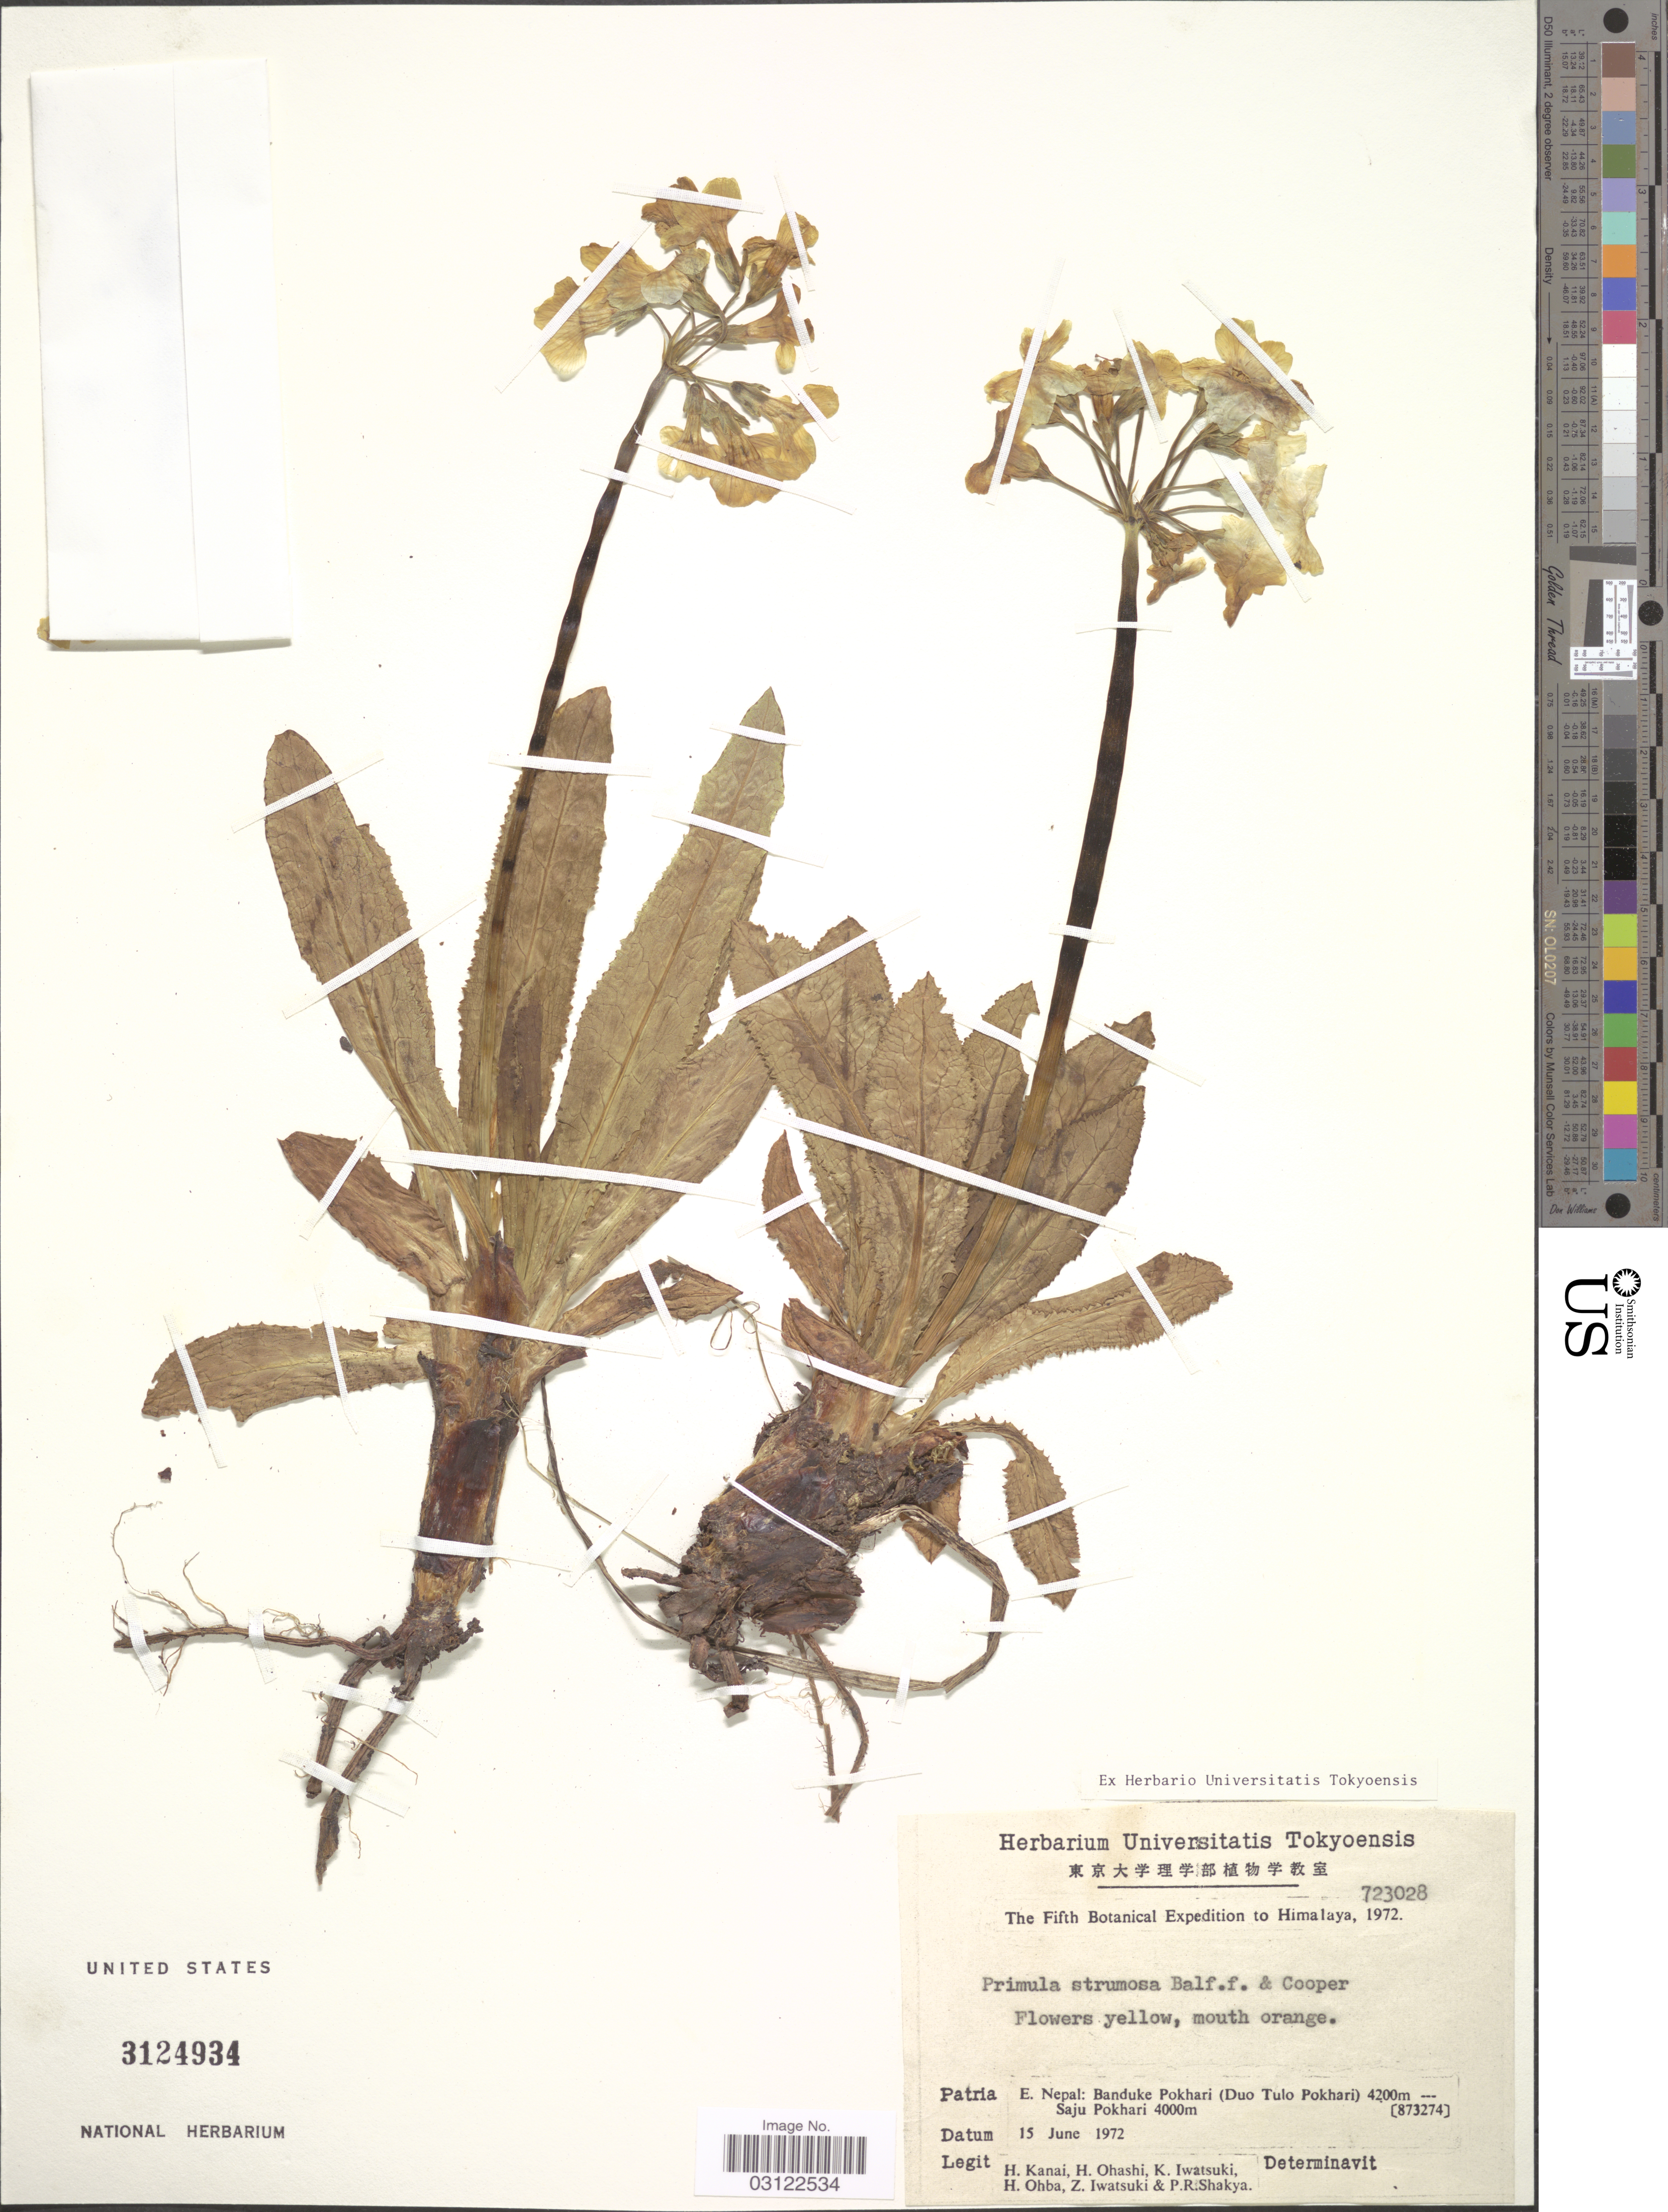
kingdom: Plantae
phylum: Tracheophyta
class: Magnoliopsida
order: Ericales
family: Primulaceae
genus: Primula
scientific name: Primula strumosa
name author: Balf. f. & R.E. Cooper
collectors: H. Kanai, H. Ohashi, K. Iwatsuki, H. Ohba & et al.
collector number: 723028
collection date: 1972-06-15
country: Nepal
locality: Himalaya. E. Nepal: Banduke Pokhari (Duo Tulo Pokhari) --- Saju Pokhari.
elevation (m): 4000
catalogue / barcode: US 3124934